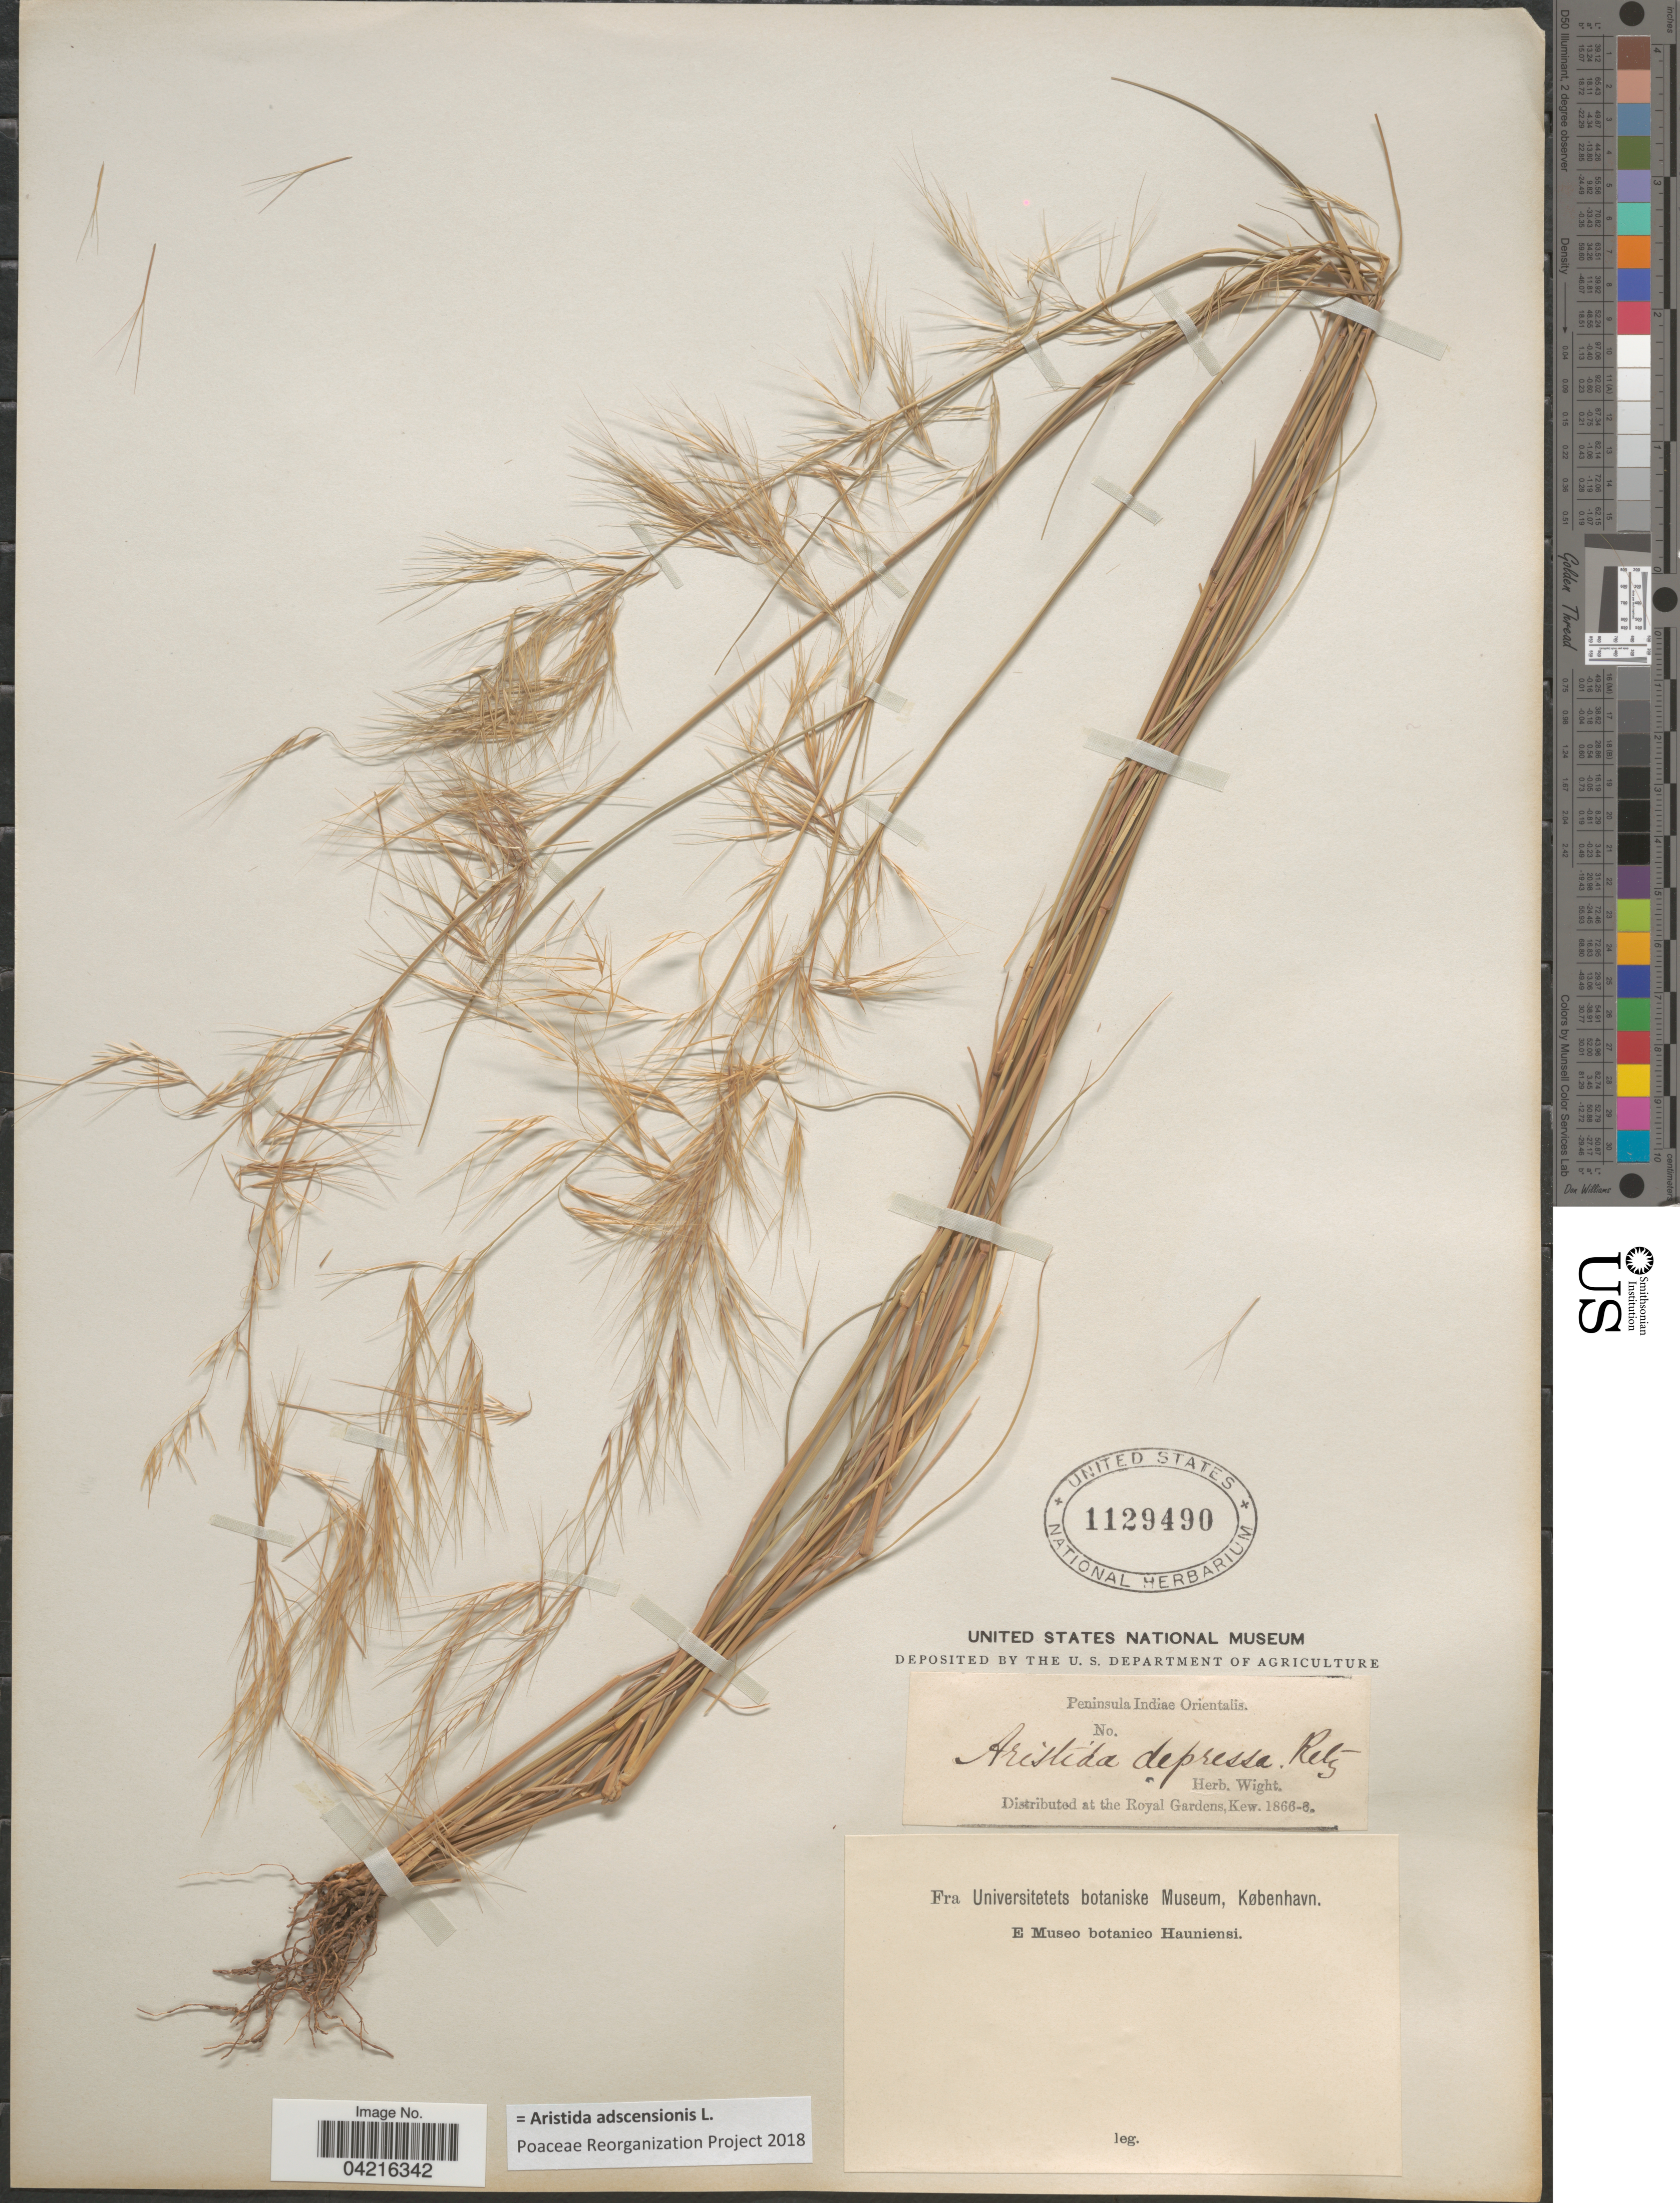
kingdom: Plantae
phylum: Tracheophyta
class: Liliopsida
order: Poales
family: Poaceae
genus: Aristida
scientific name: Aristida adscensionis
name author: L.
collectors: ex Herb. Wight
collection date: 1866/1868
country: India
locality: Peninsula Indiae Orientalis.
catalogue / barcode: US 1129490